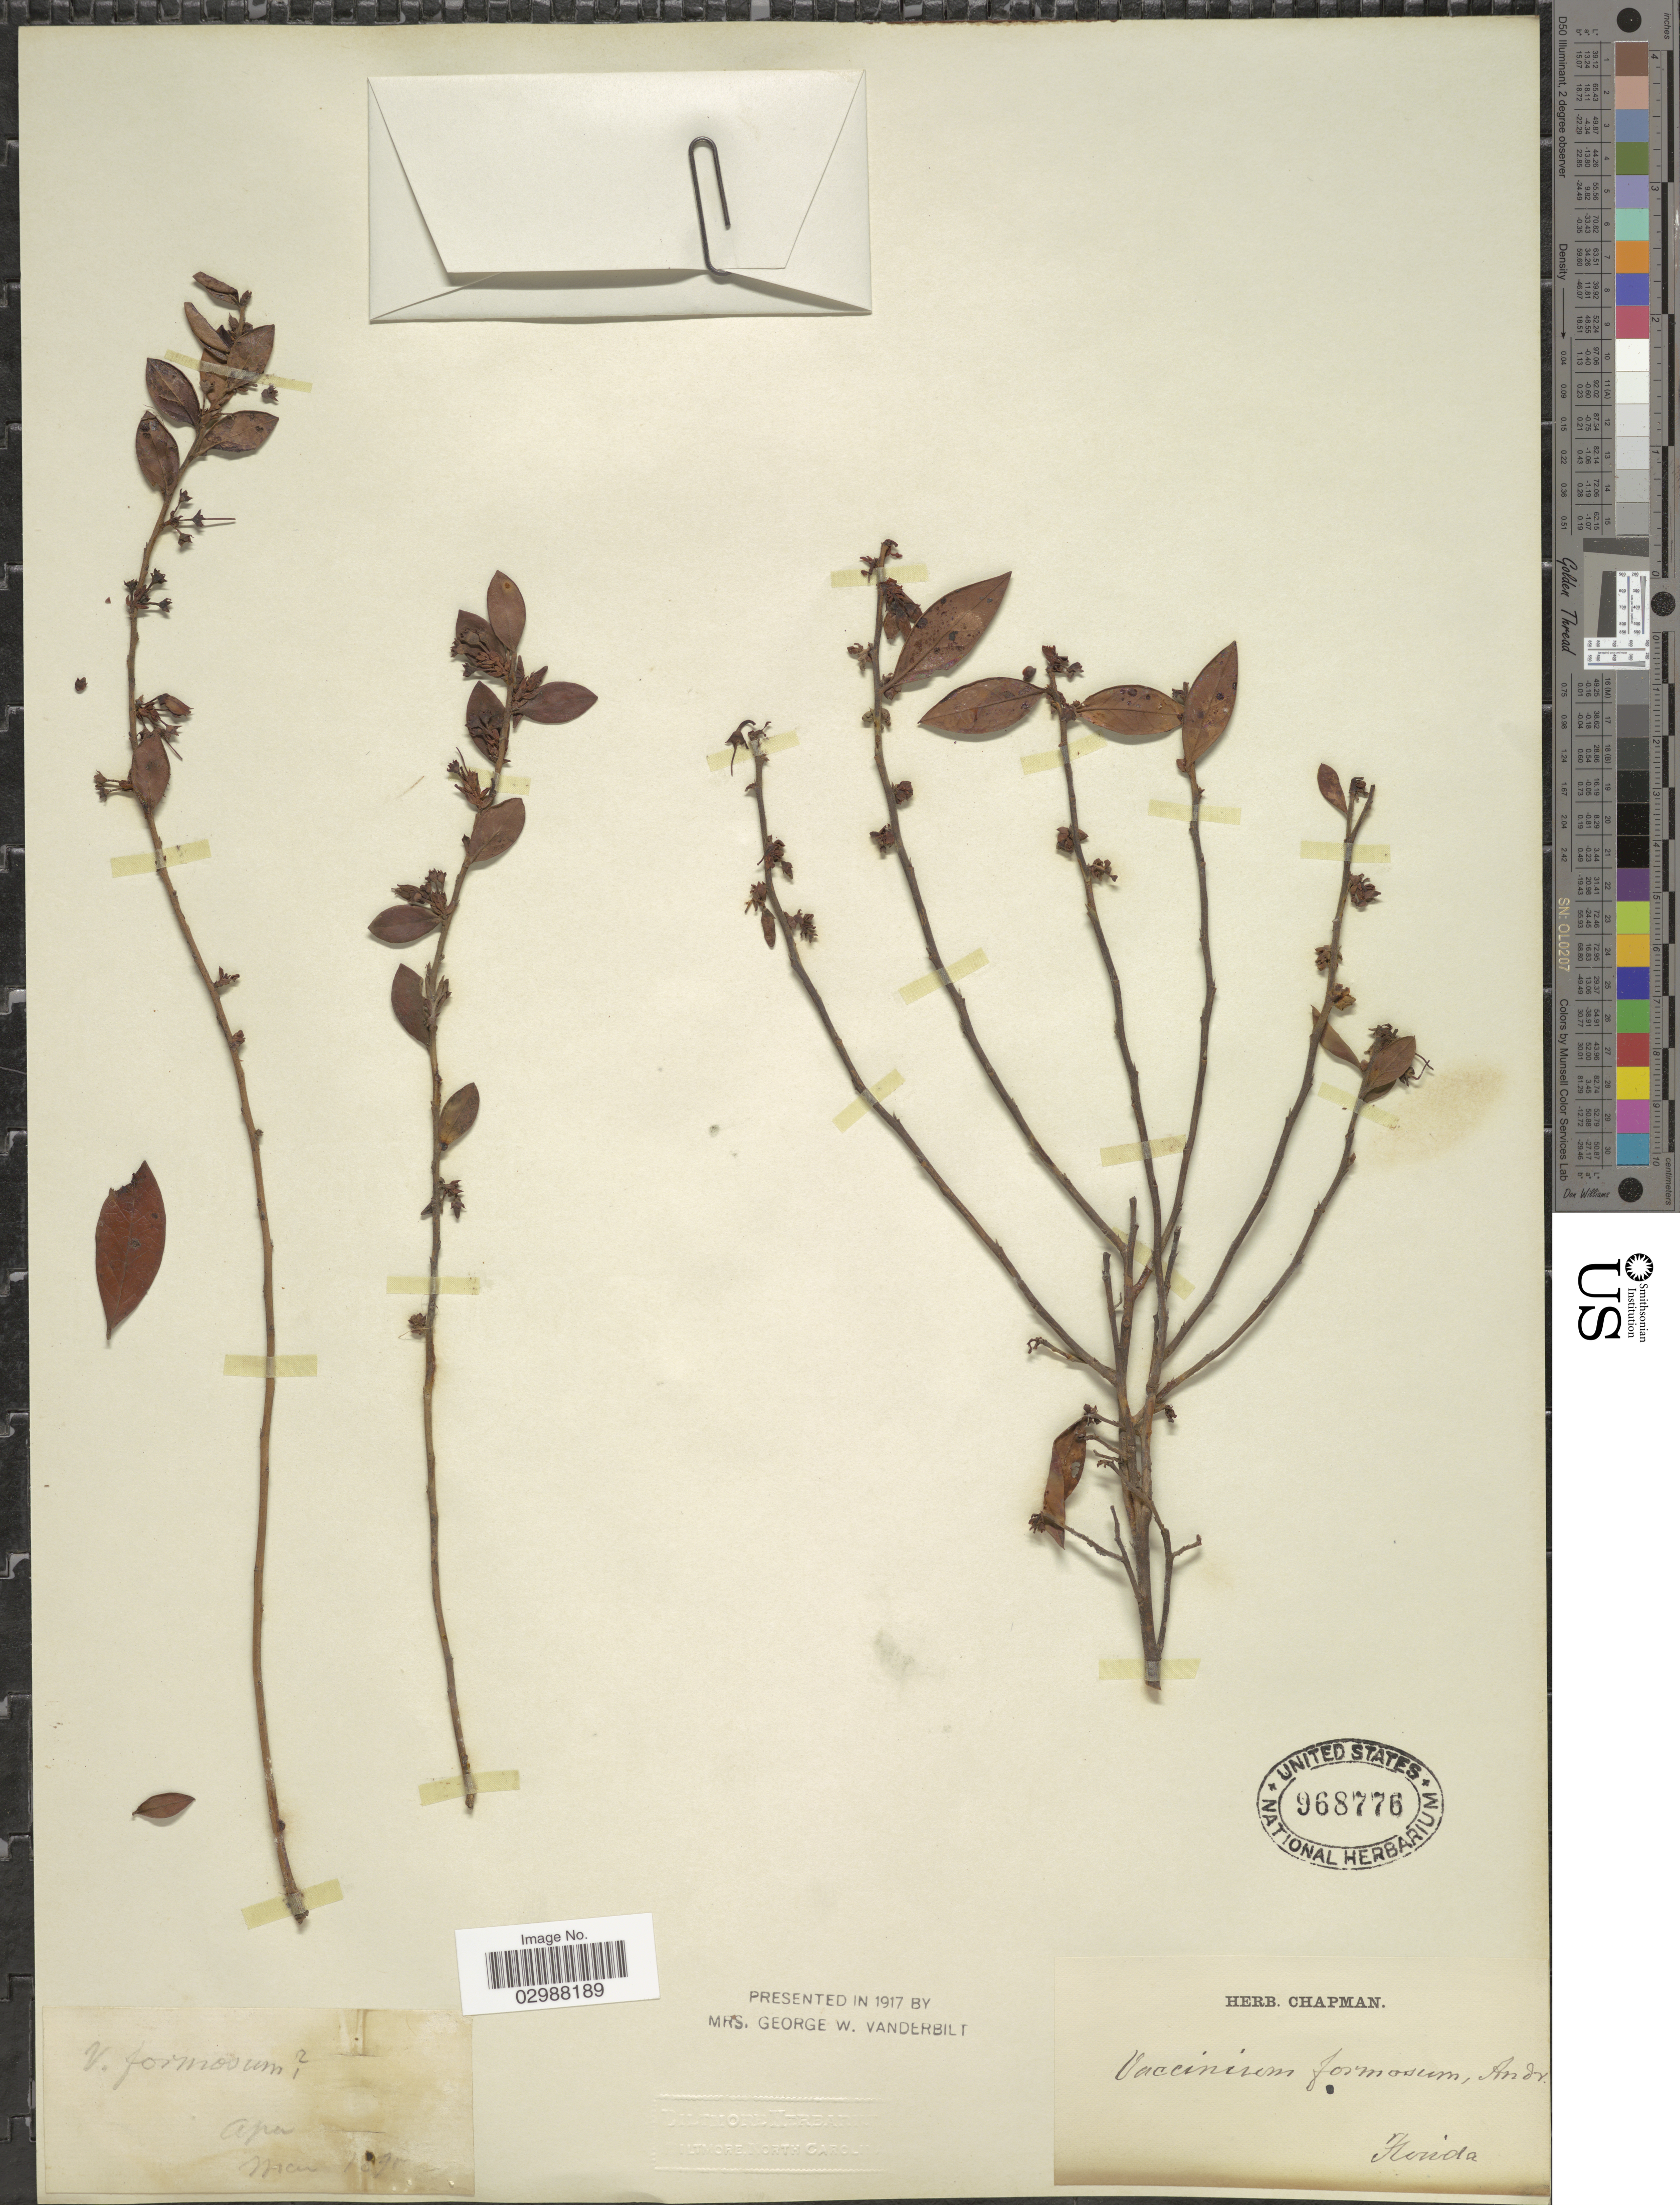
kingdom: Plantae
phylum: Tracheophyta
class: Magnoliopsida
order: Ericales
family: Ericaceae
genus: Vaccinium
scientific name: Vaccinium formosum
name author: Andrews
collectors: ex herb. Chapman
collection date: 1890-03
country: United States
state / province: Florida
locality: Apa.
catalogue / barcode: US 968776